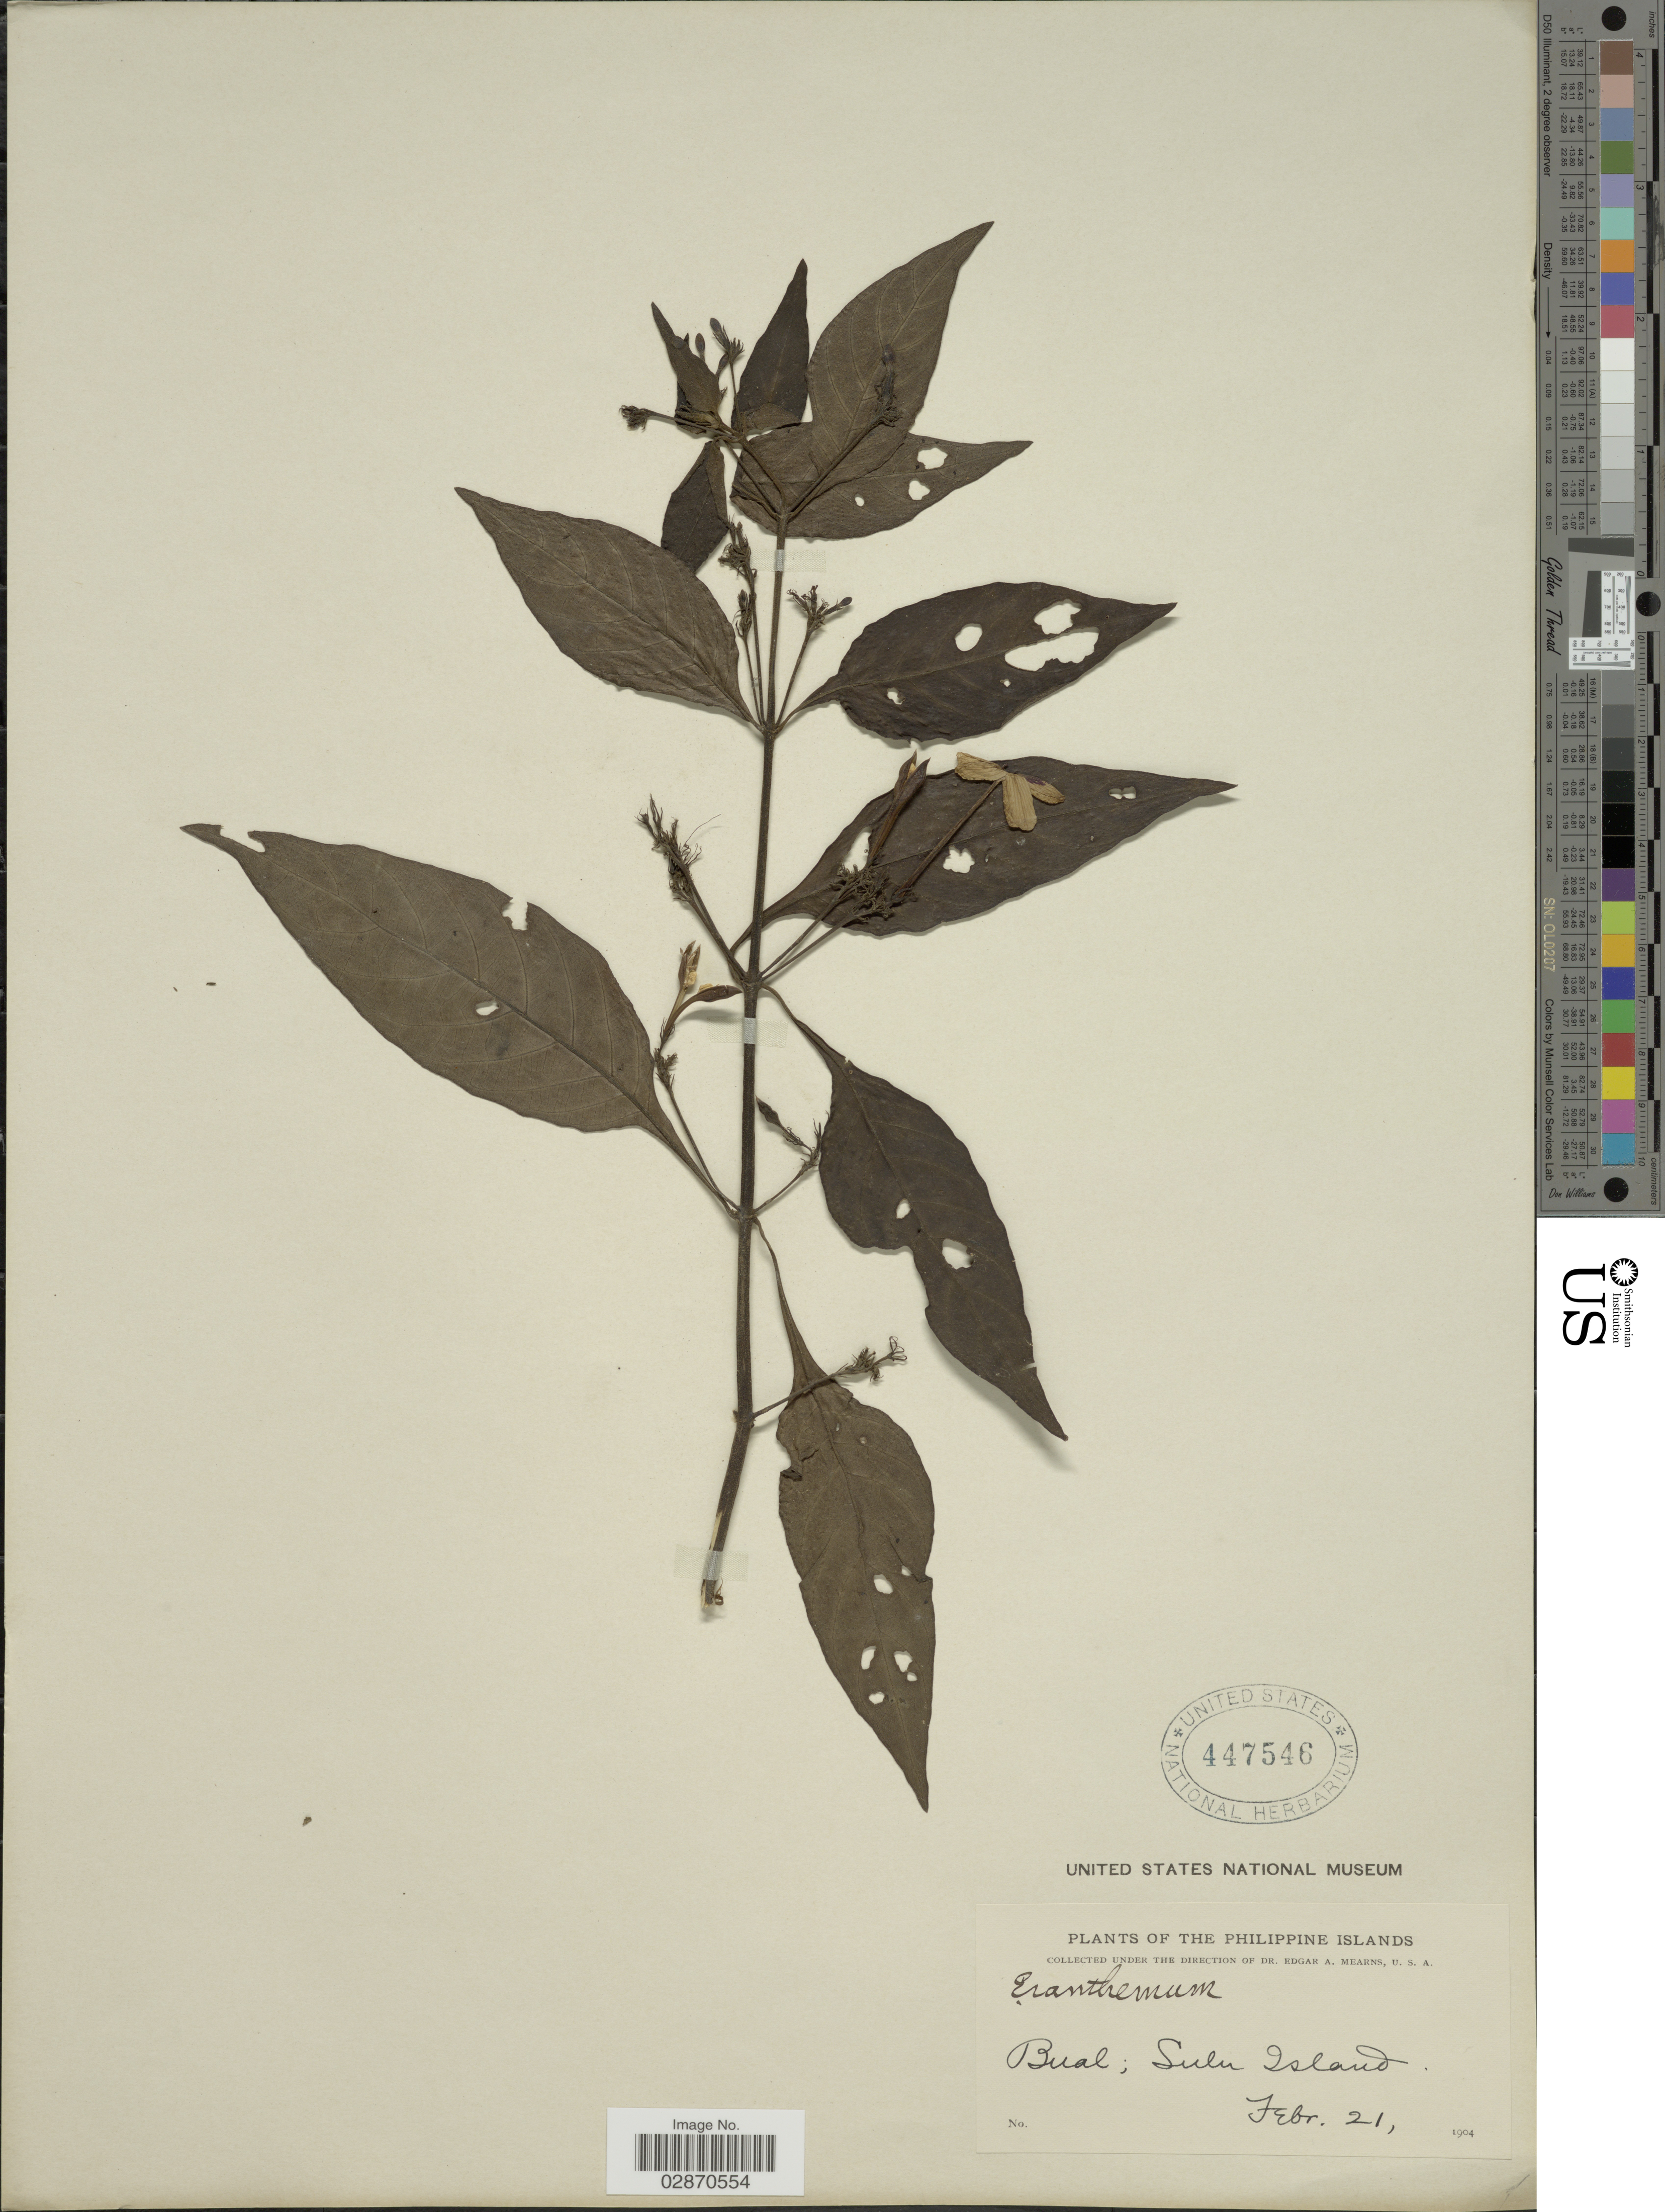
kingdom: Plantae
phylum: Tracheophyta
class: Magnoliopsida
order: Lamiales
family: Acanthaceae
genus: Pseuderanthemum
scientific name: Pseuderanthemum pulchellum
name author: (Andrews) Merr.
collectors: E. A. Mearns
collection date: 1904-02-21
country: Philippines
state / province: Muslim Mindanao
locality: Philippine Islands. Bual; Sulu Island.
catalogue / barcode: US 447546